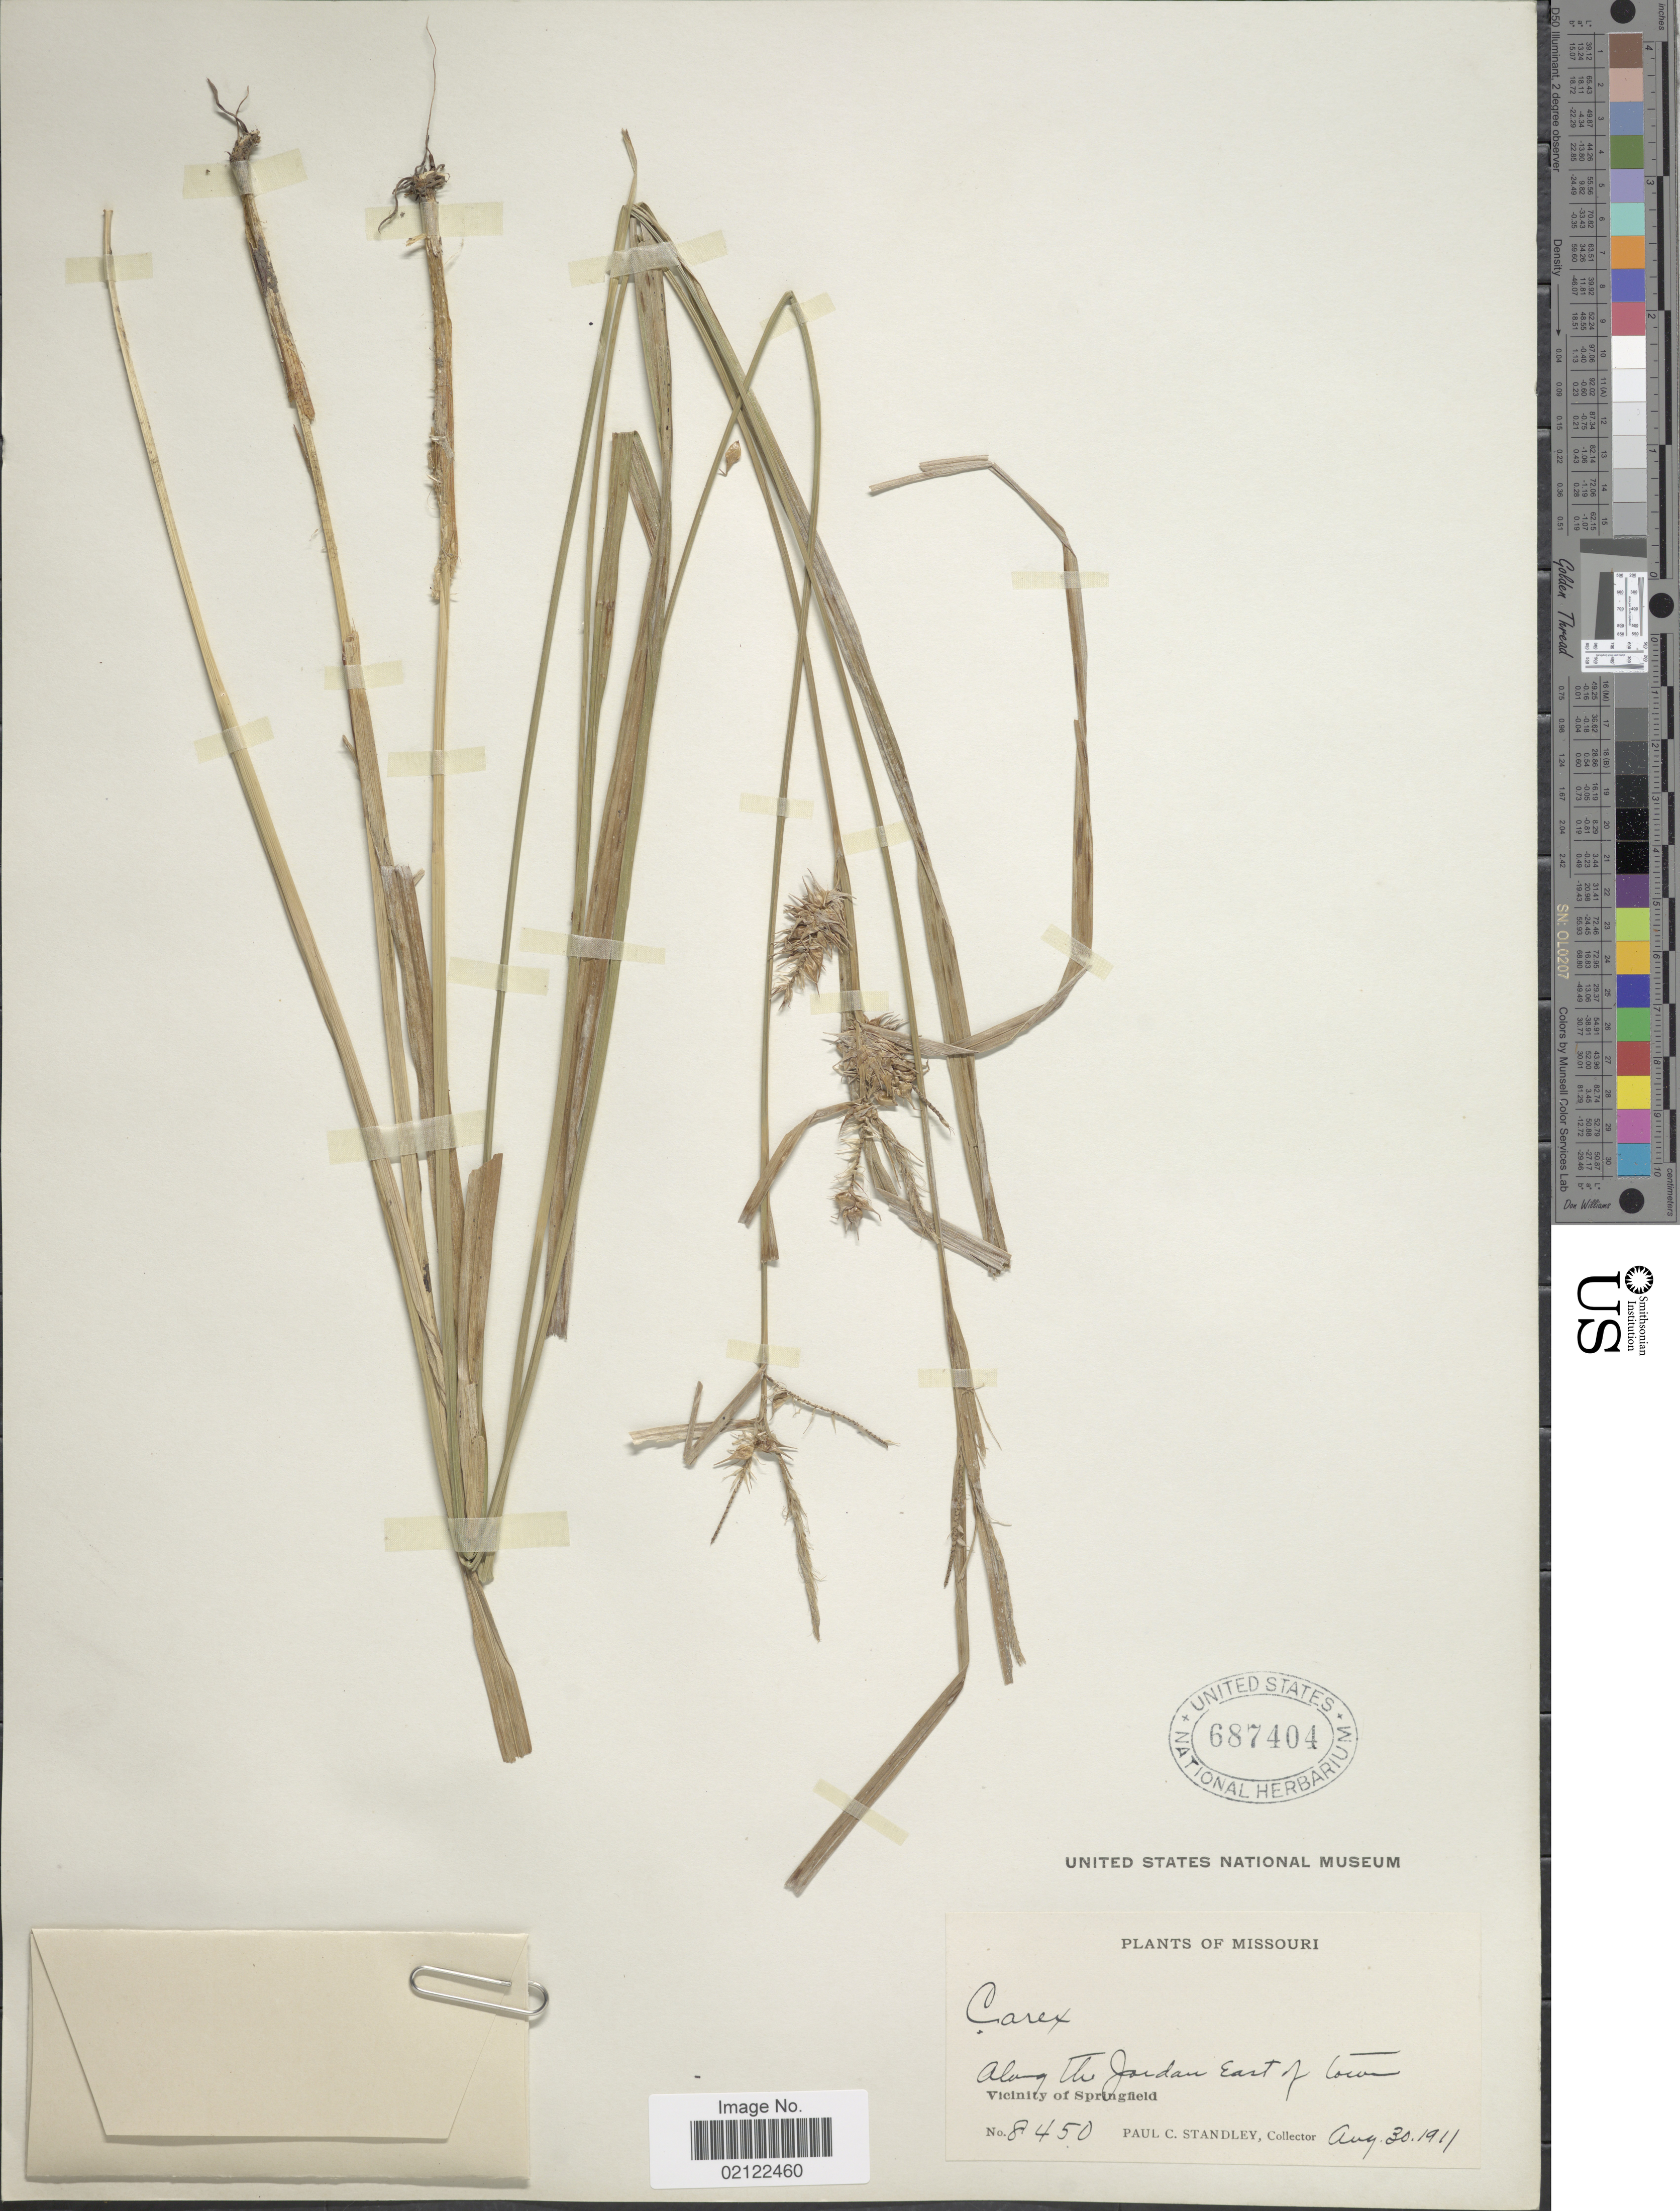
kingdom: Plantae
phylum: Tracheophyta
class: Liliopsida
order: Poales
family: Cyperaceae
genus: Carex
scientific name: Carex lurida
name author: Wahlenb.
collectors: P. C. Standley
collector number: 8450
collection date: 1911-08-30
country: United States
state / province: Missouri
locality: Along the Jordan East of town. Vicinity of Springfield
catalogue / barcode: US 687404